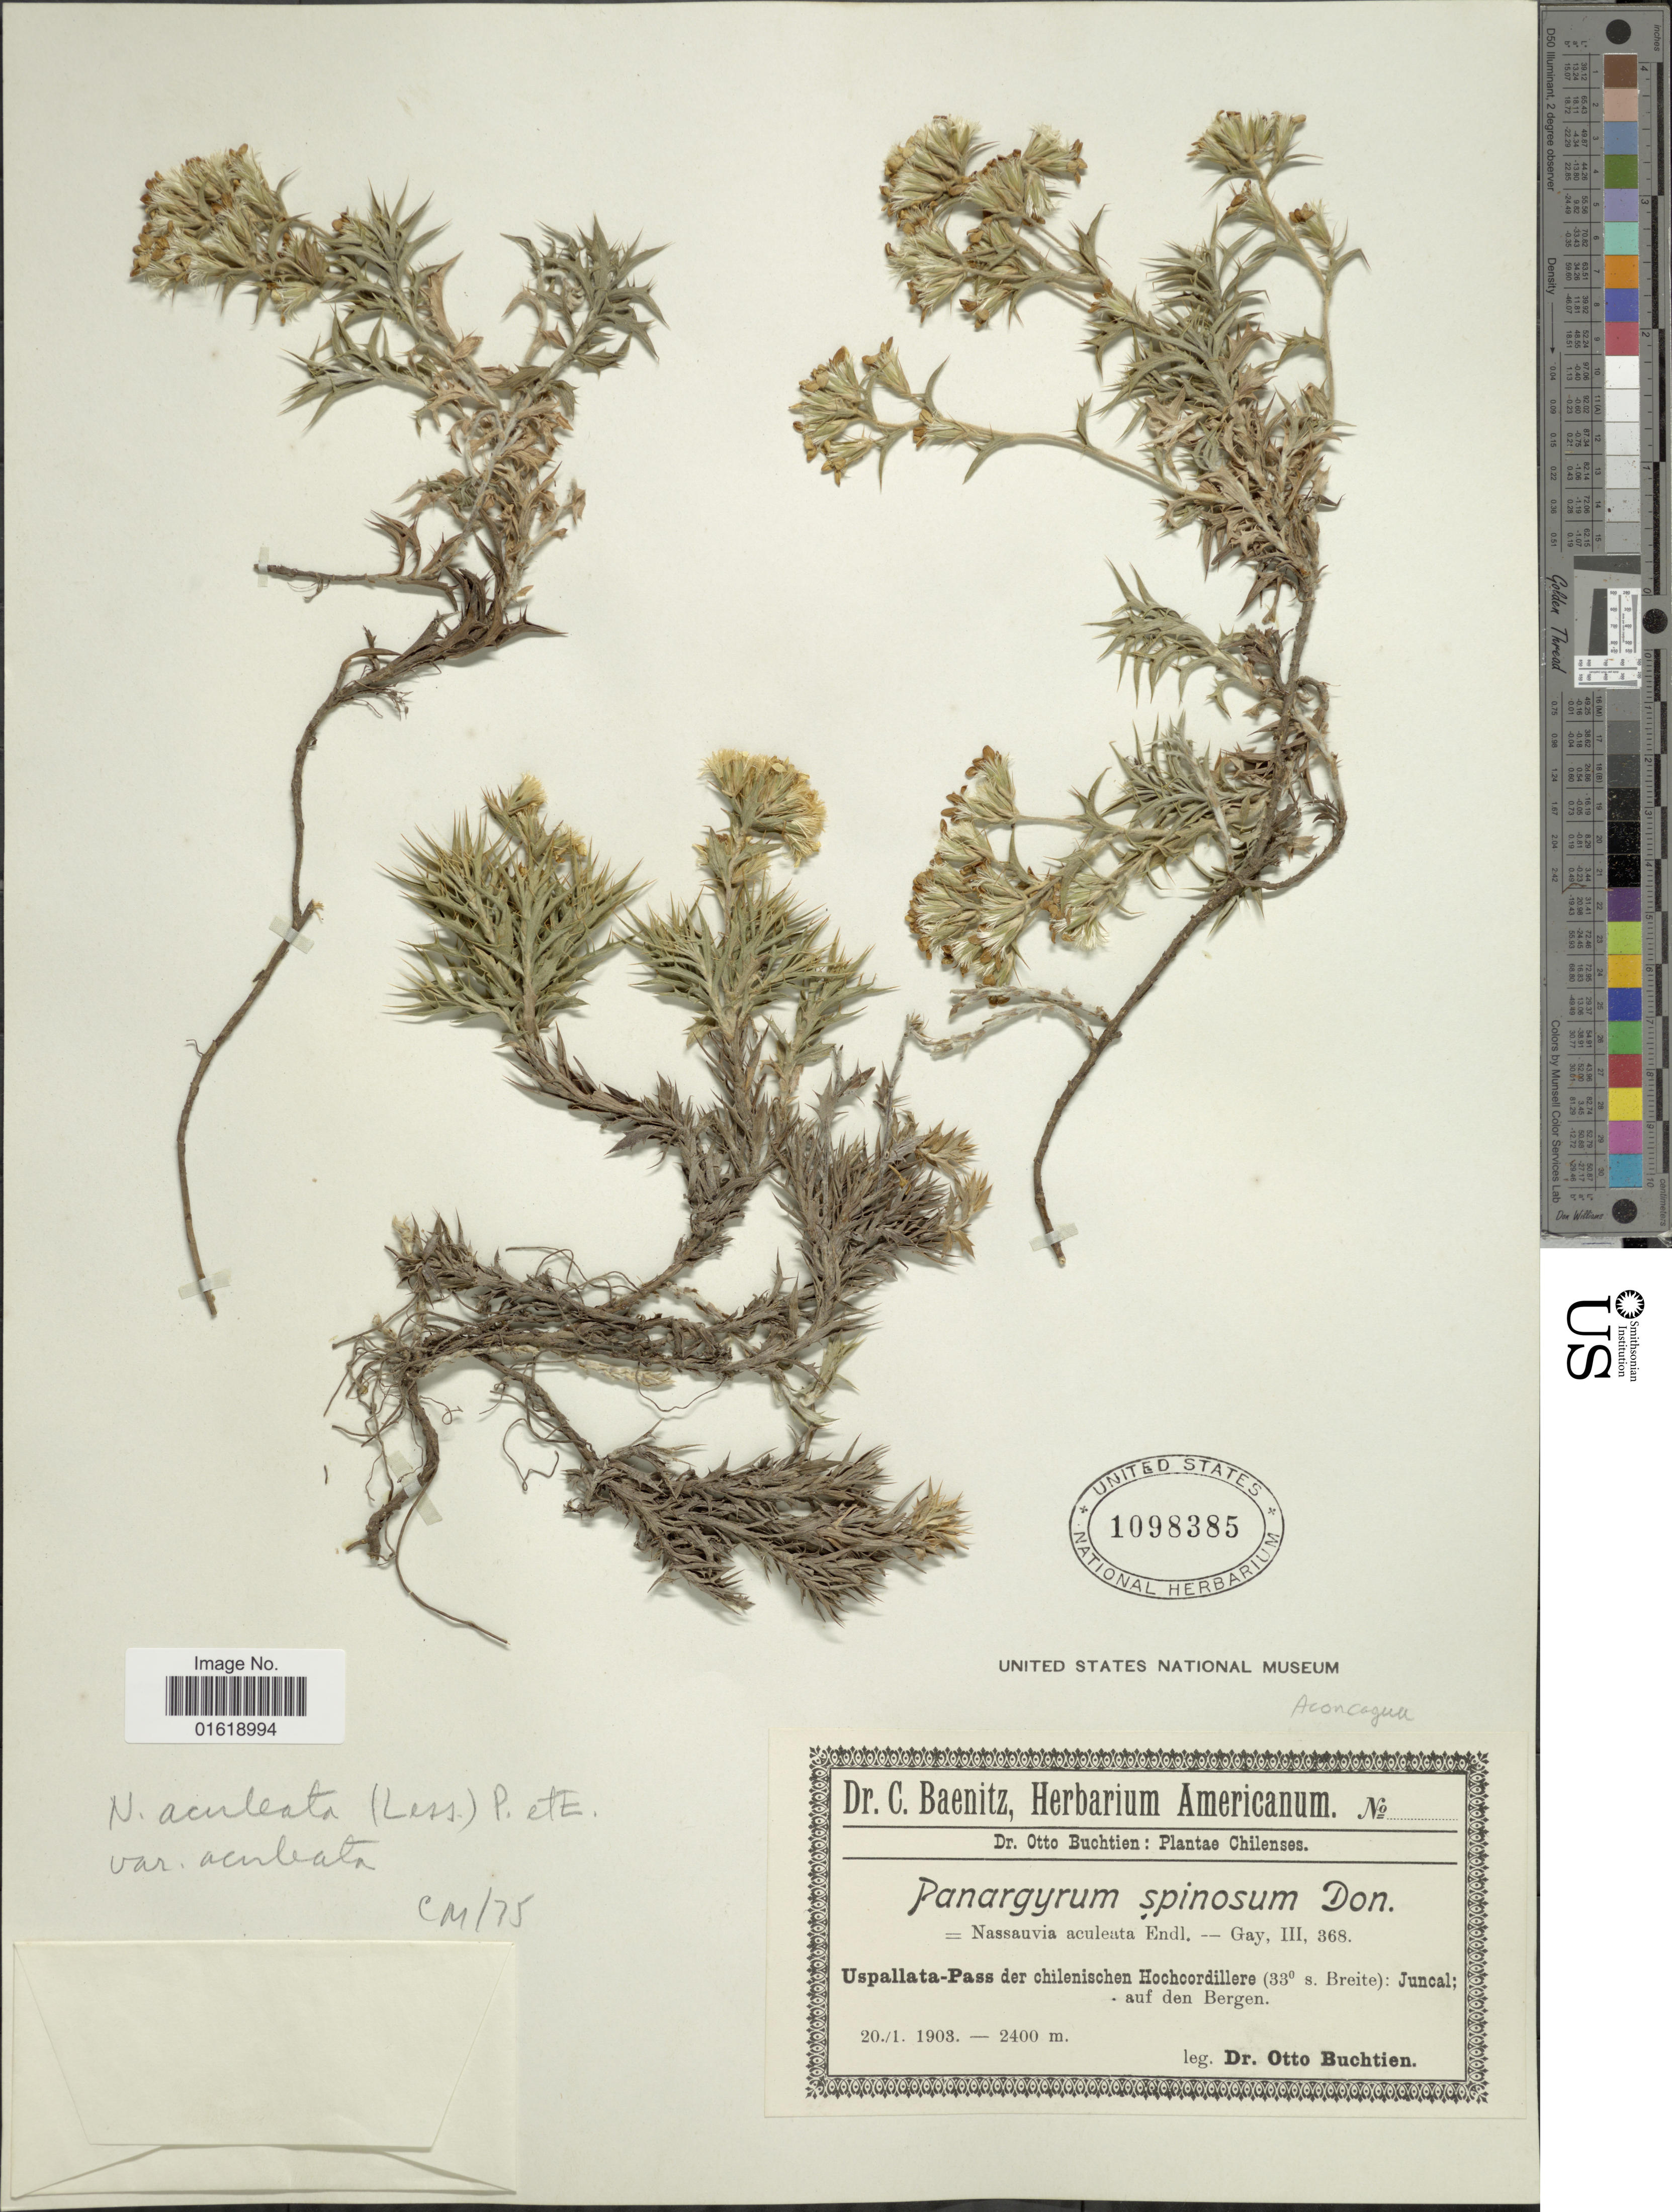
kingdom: Plantae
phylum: Tracheophyta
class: Magnoliopsida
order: Asterales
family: Asteraceae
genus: Nassauvia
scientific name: Nassauvia aculeata var. aculeata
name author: (Less.) Poepp. & Endl.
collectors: O. Buchtien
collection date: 1903-01-20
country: Chile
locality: Uspallata-Pass der chilenischen Hochcordillere (33° s. Breite): Juncal; auf den Bergen.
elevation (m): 2400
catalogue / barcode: US 1098385